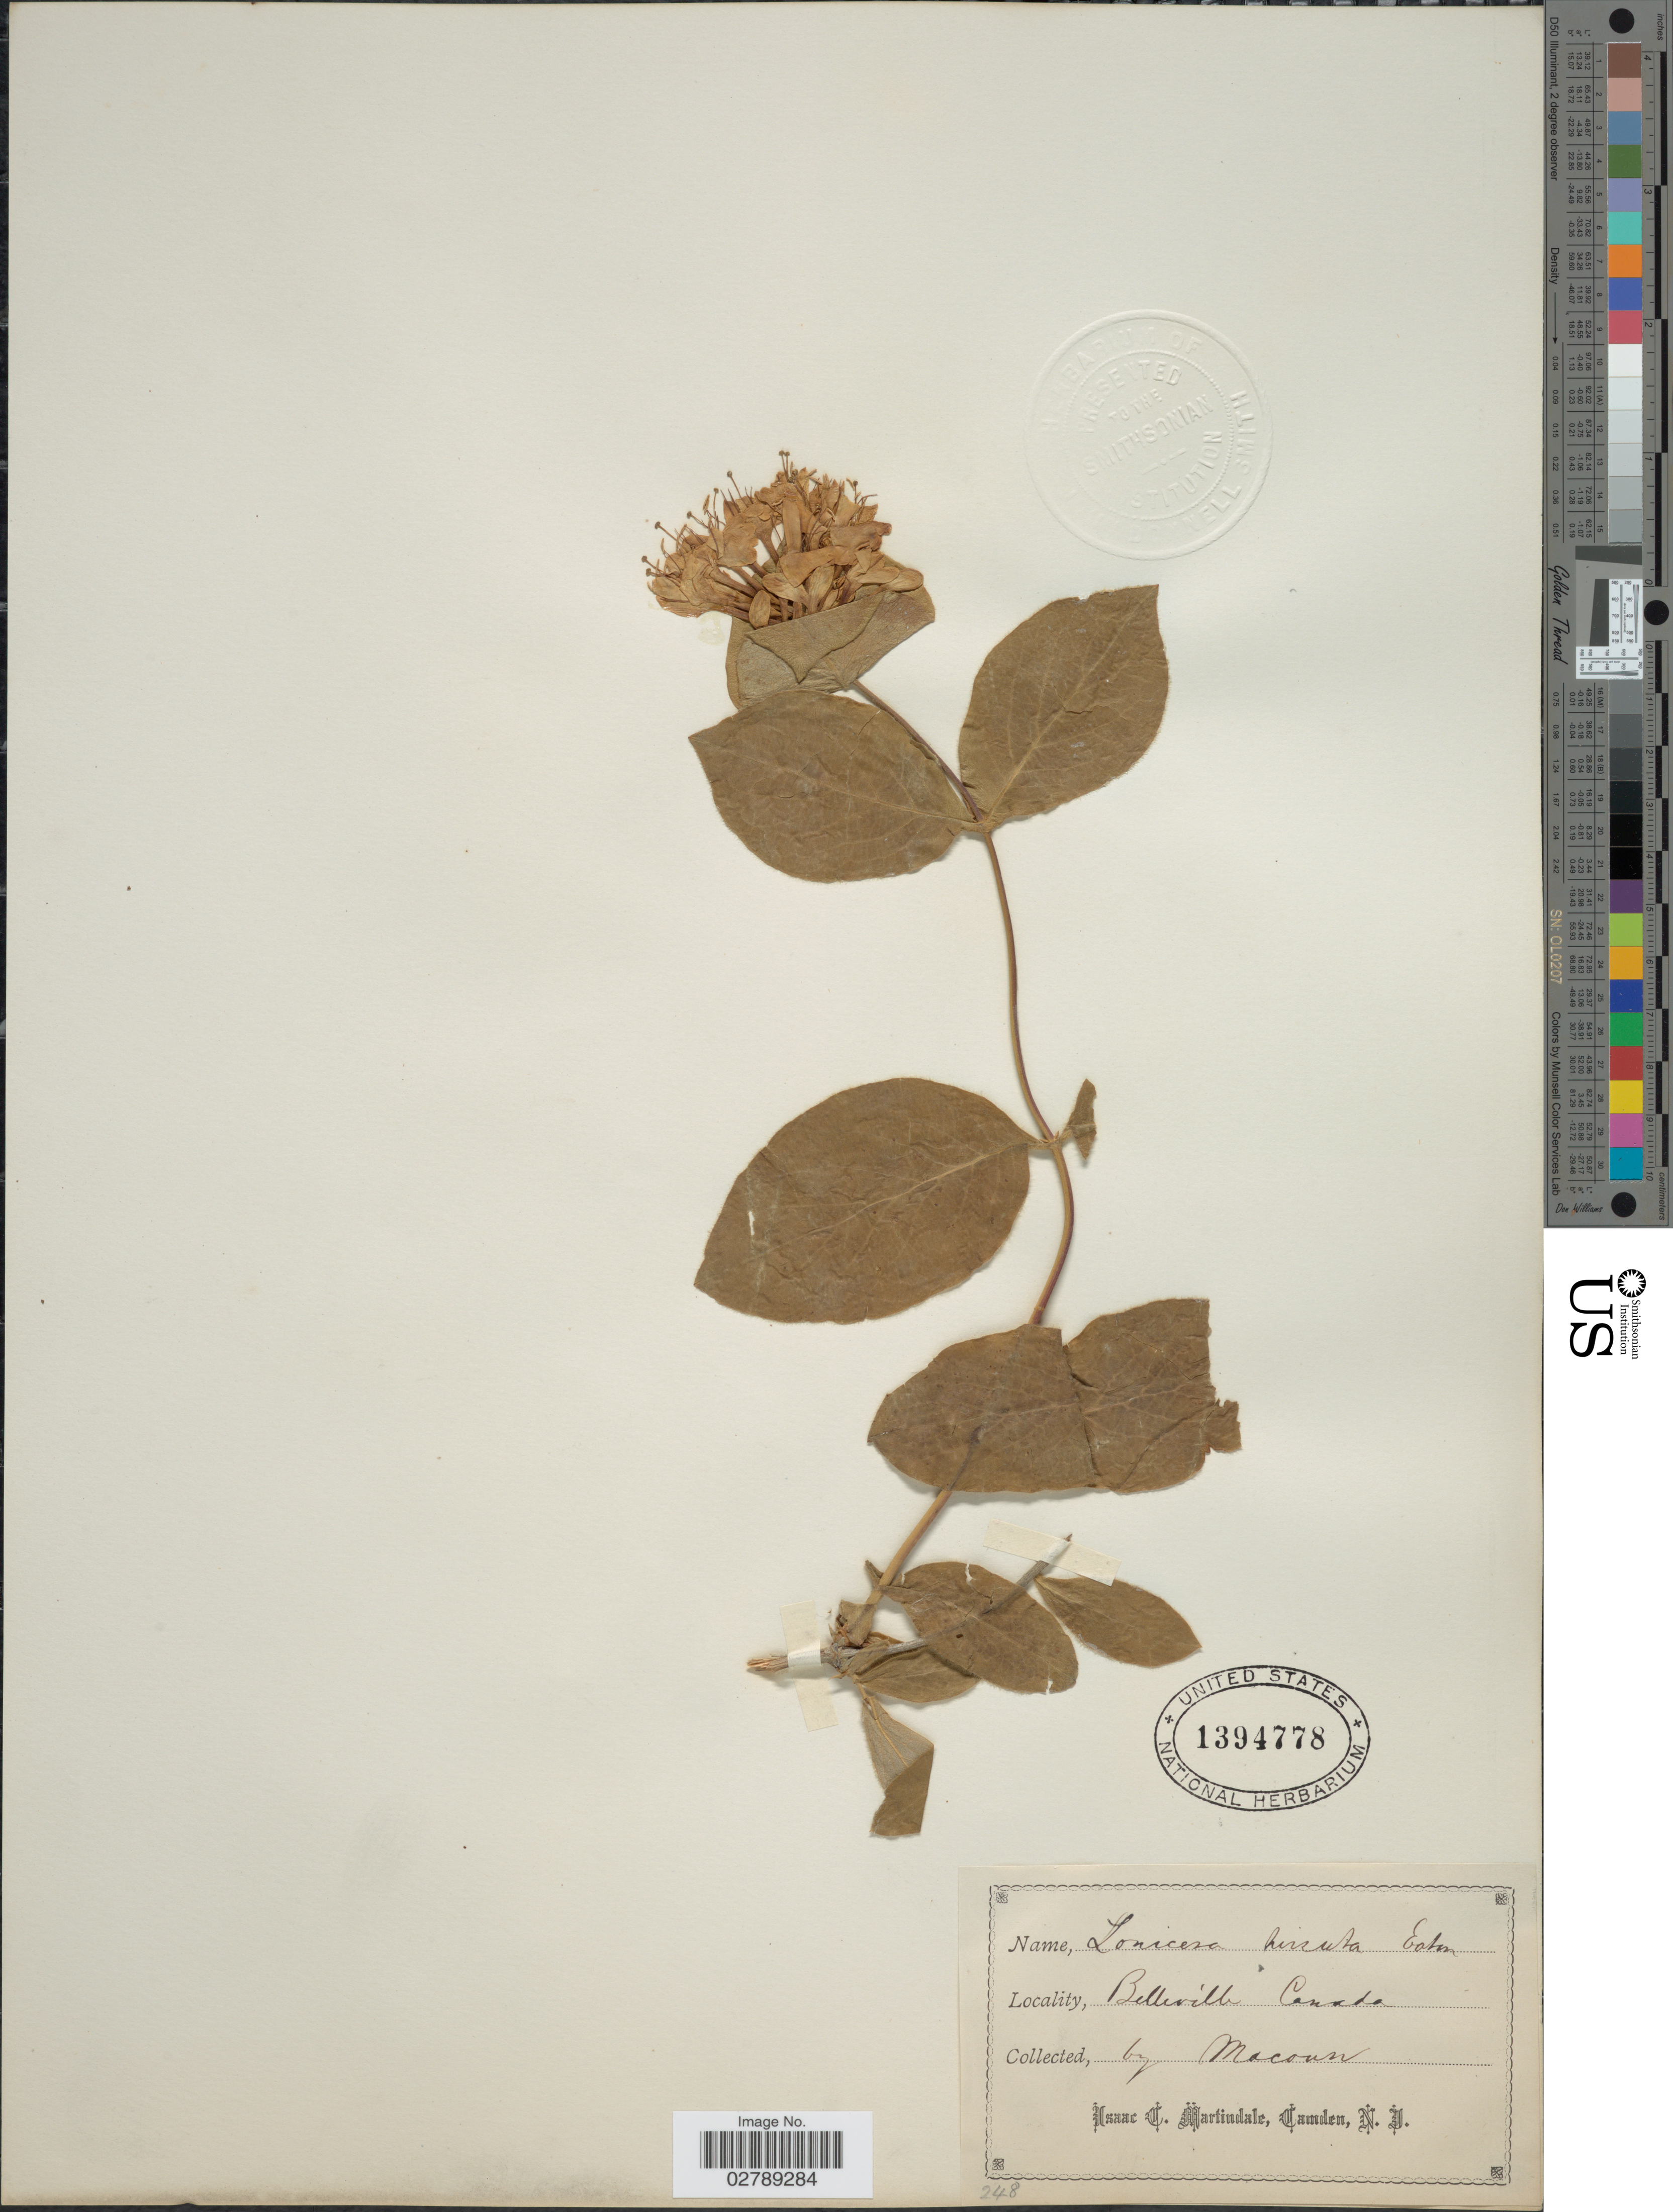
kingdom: Plantae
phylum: Tracheophyta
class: Magnoliopsida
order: Dipsacales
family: Caprifoliaceae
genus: Lonicera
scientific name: Lonicera hirsuta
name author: Eaton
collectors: -- Macoun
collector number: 248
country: Canada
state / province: Ontario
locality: Belleville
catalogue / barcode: US 1394778